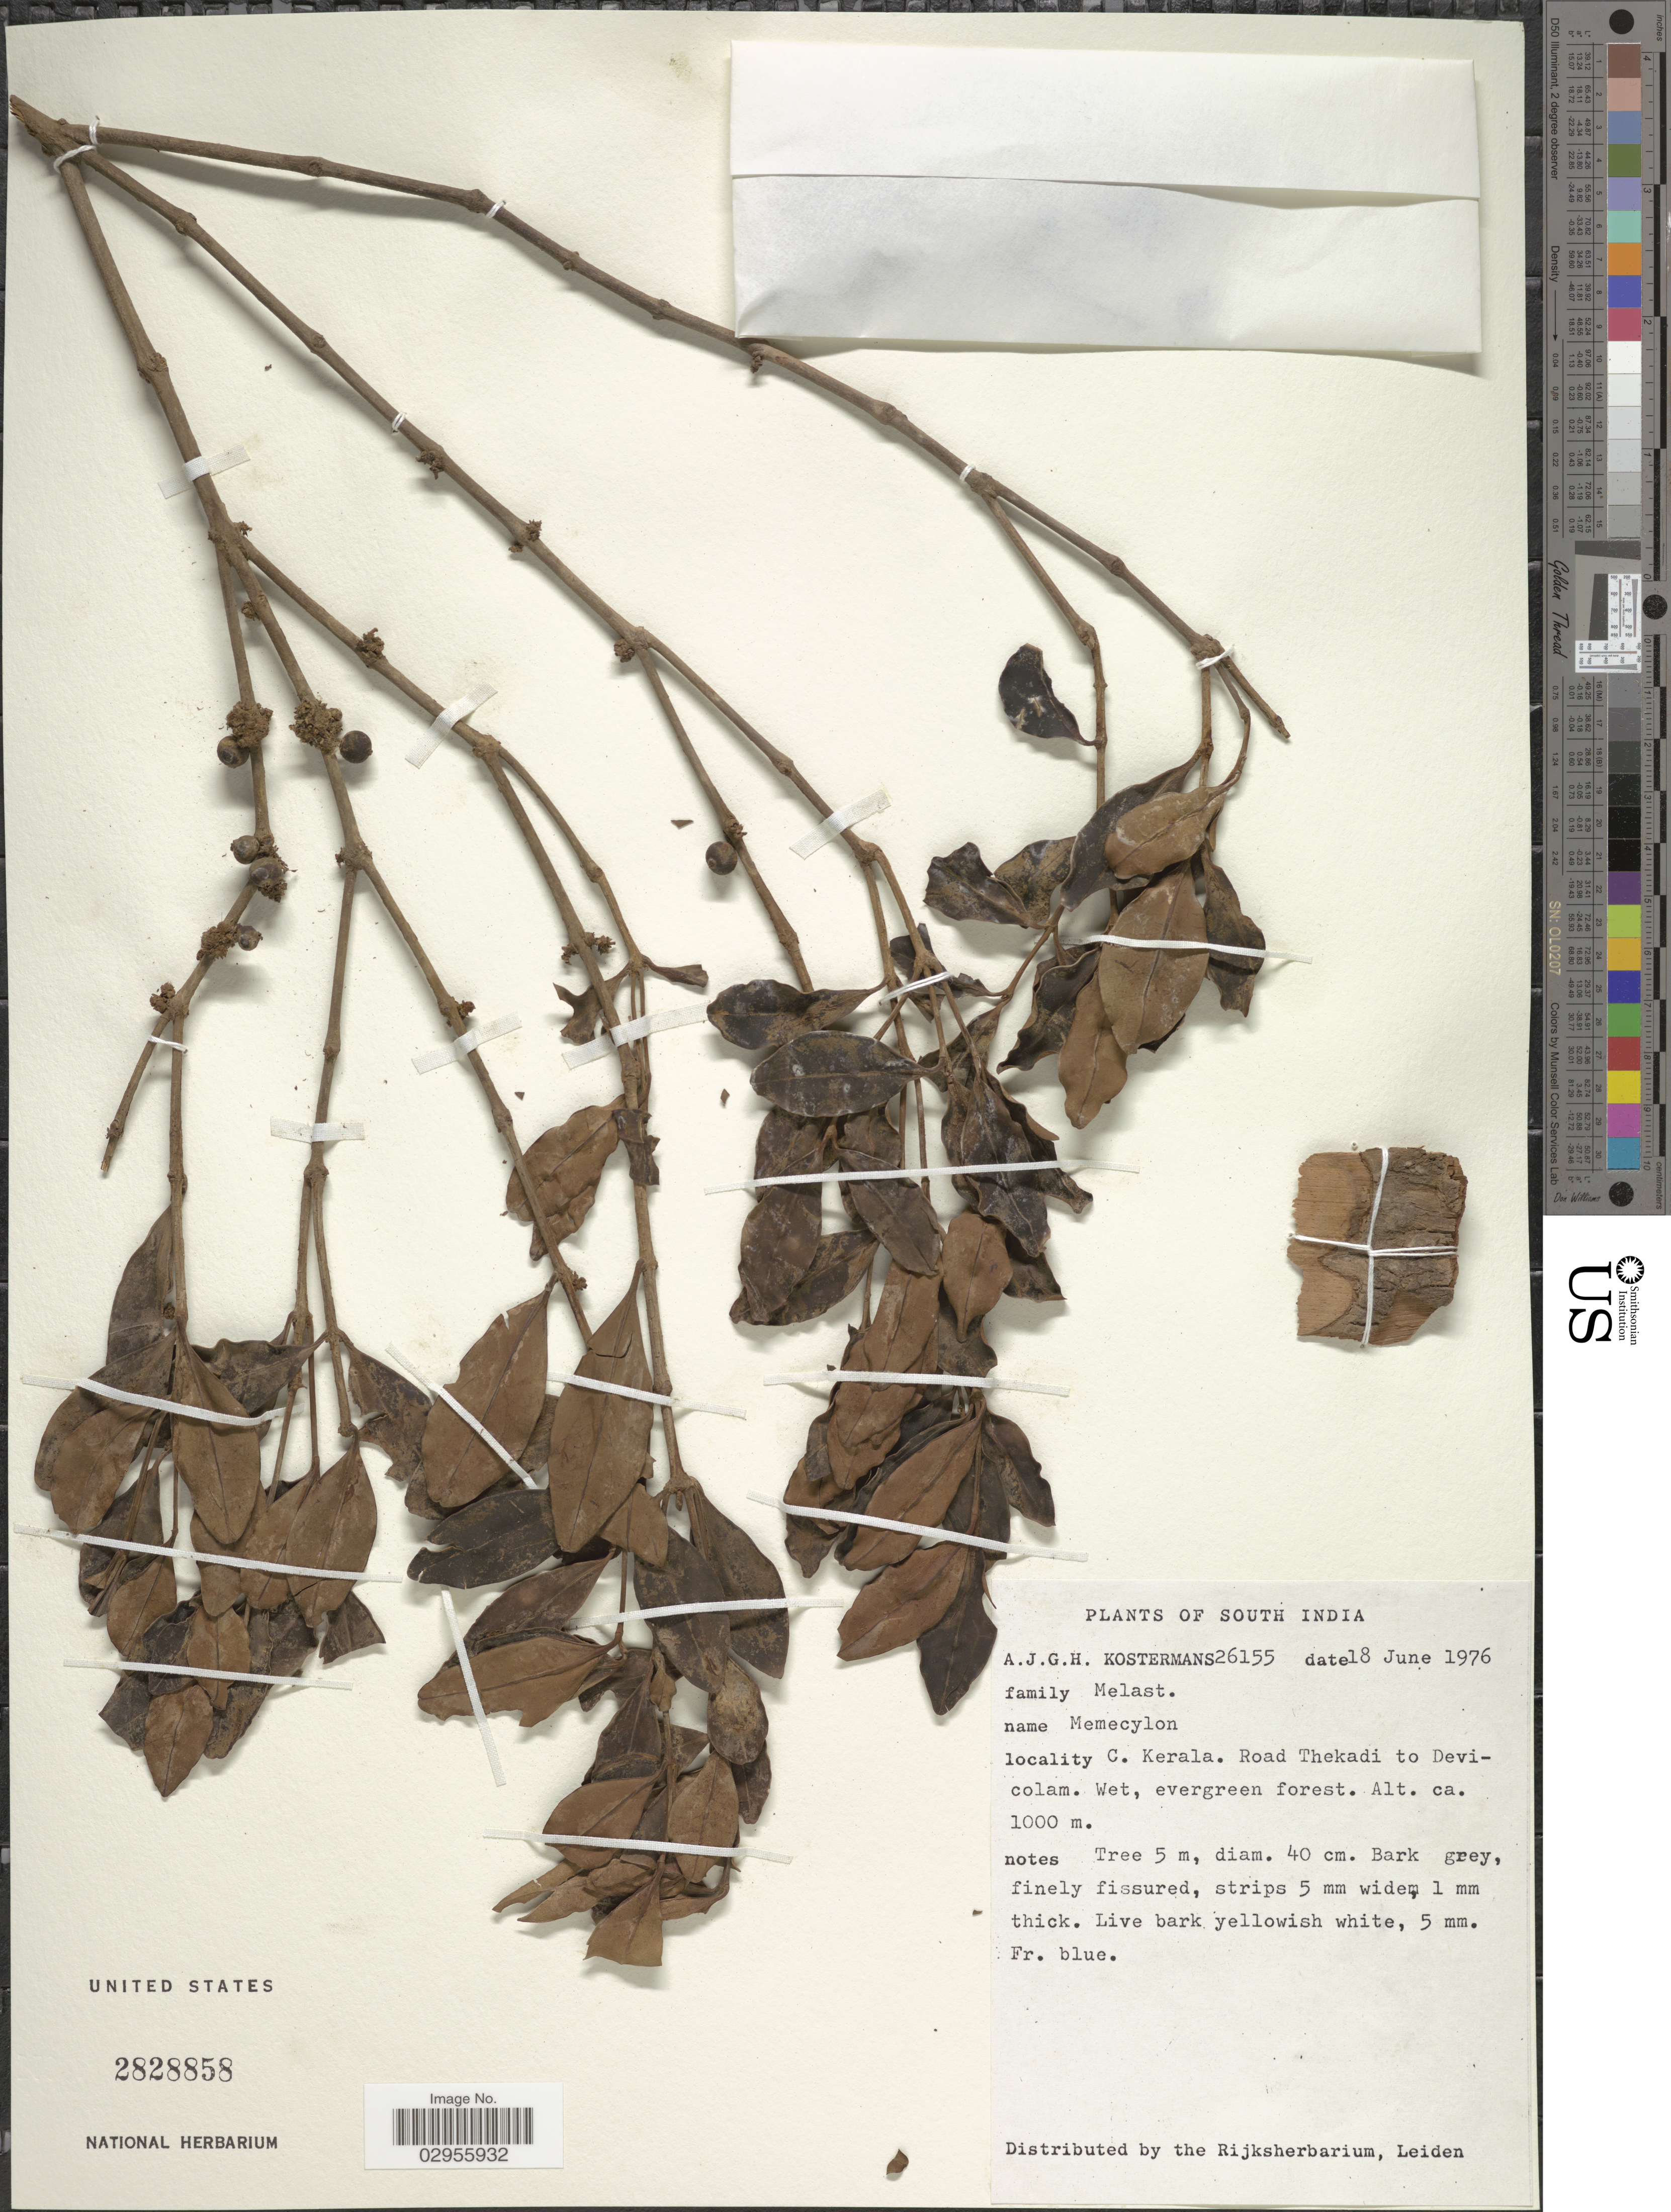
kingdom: Plantae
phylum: Tracheophyta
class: Magnoliopsida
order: Myrtales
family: Melastomataceae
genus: Memecylon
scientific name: Memecylon sp.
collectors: A. J. G. Kostermans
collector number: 26155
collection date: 1976-06-18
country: India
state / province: Kerala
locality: South India. C. Kerala. Road Thekadi to Devicolam.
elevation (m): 1000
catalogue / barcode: US 2828858